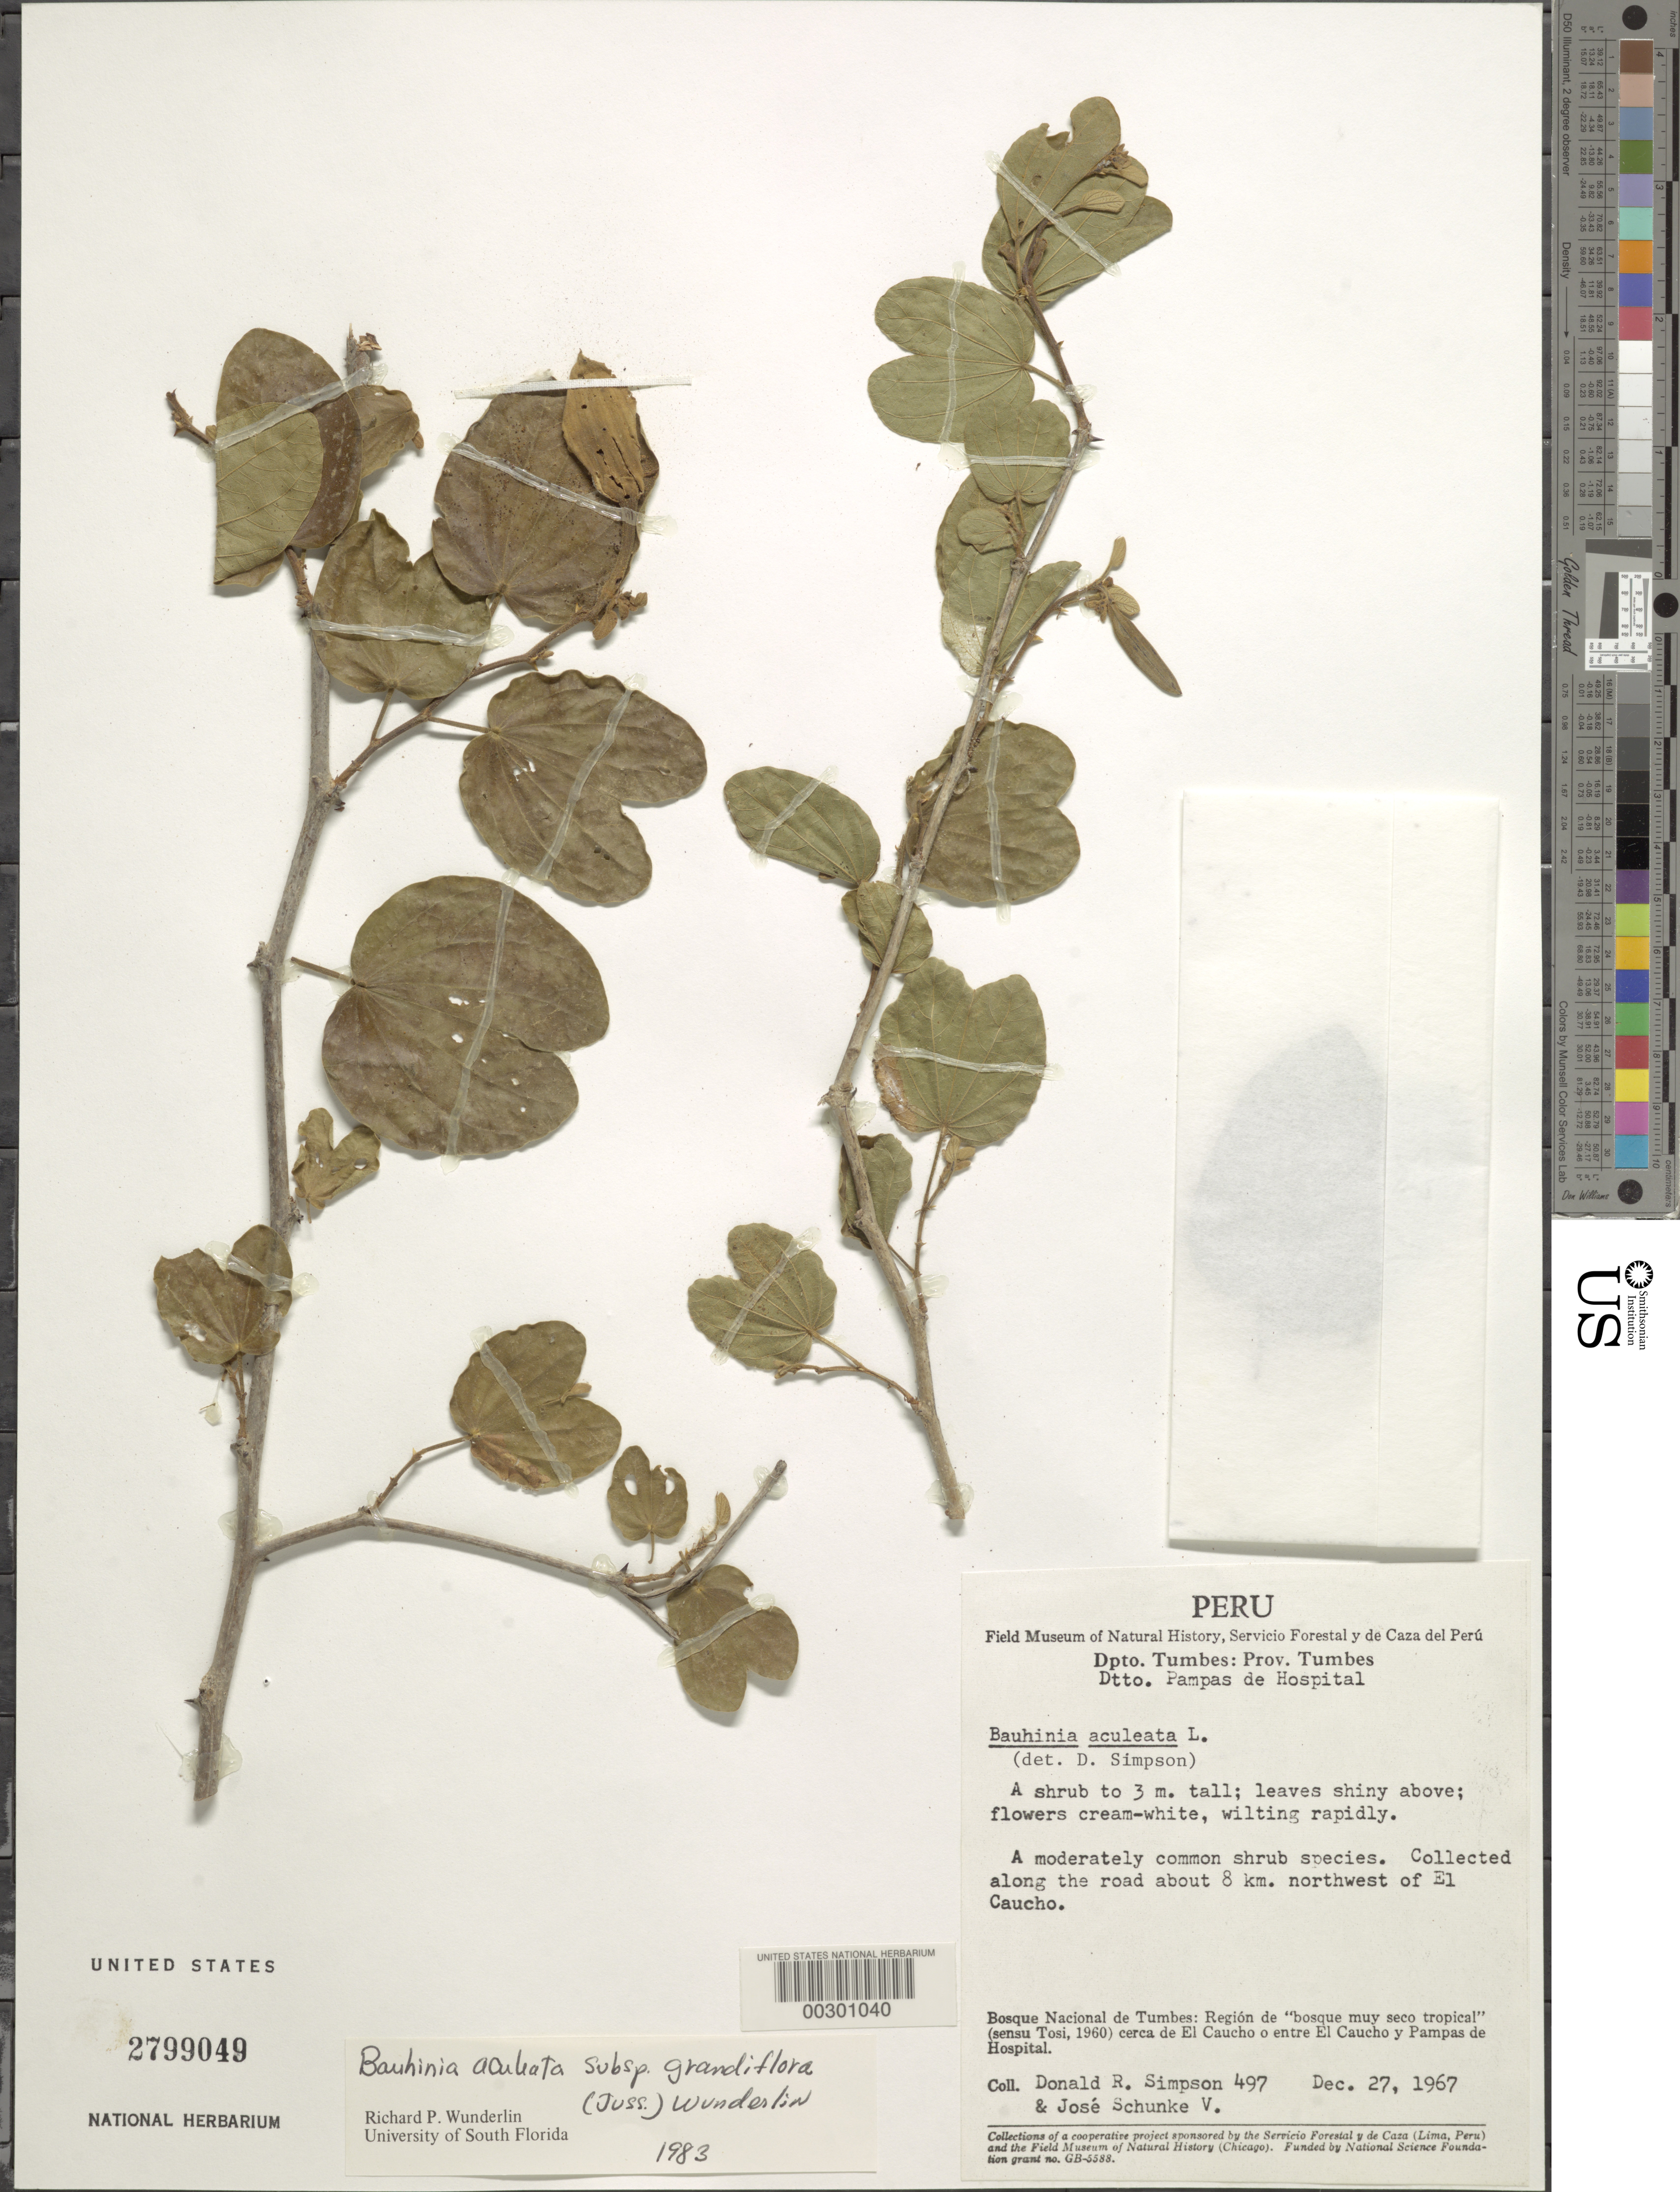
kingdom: Plantae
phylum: Tracheophyta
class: Magnoliopsida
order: Fabales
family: Fabaceae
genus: Bauhinia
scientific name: Bauhinia aculeata subsp. grandiflora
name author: (Juss.) Wunderlin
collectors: D. R. Simpson & J. M. Schunke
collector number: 497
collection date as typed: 27 Dec 1967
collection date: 1967-12-27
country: Peru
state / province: Tumbes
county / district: Tumbes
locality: Pampas de hospital dtto., along road about 8 km nw of el caucho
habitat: Secondary tropical forest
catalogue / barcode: US 2799049